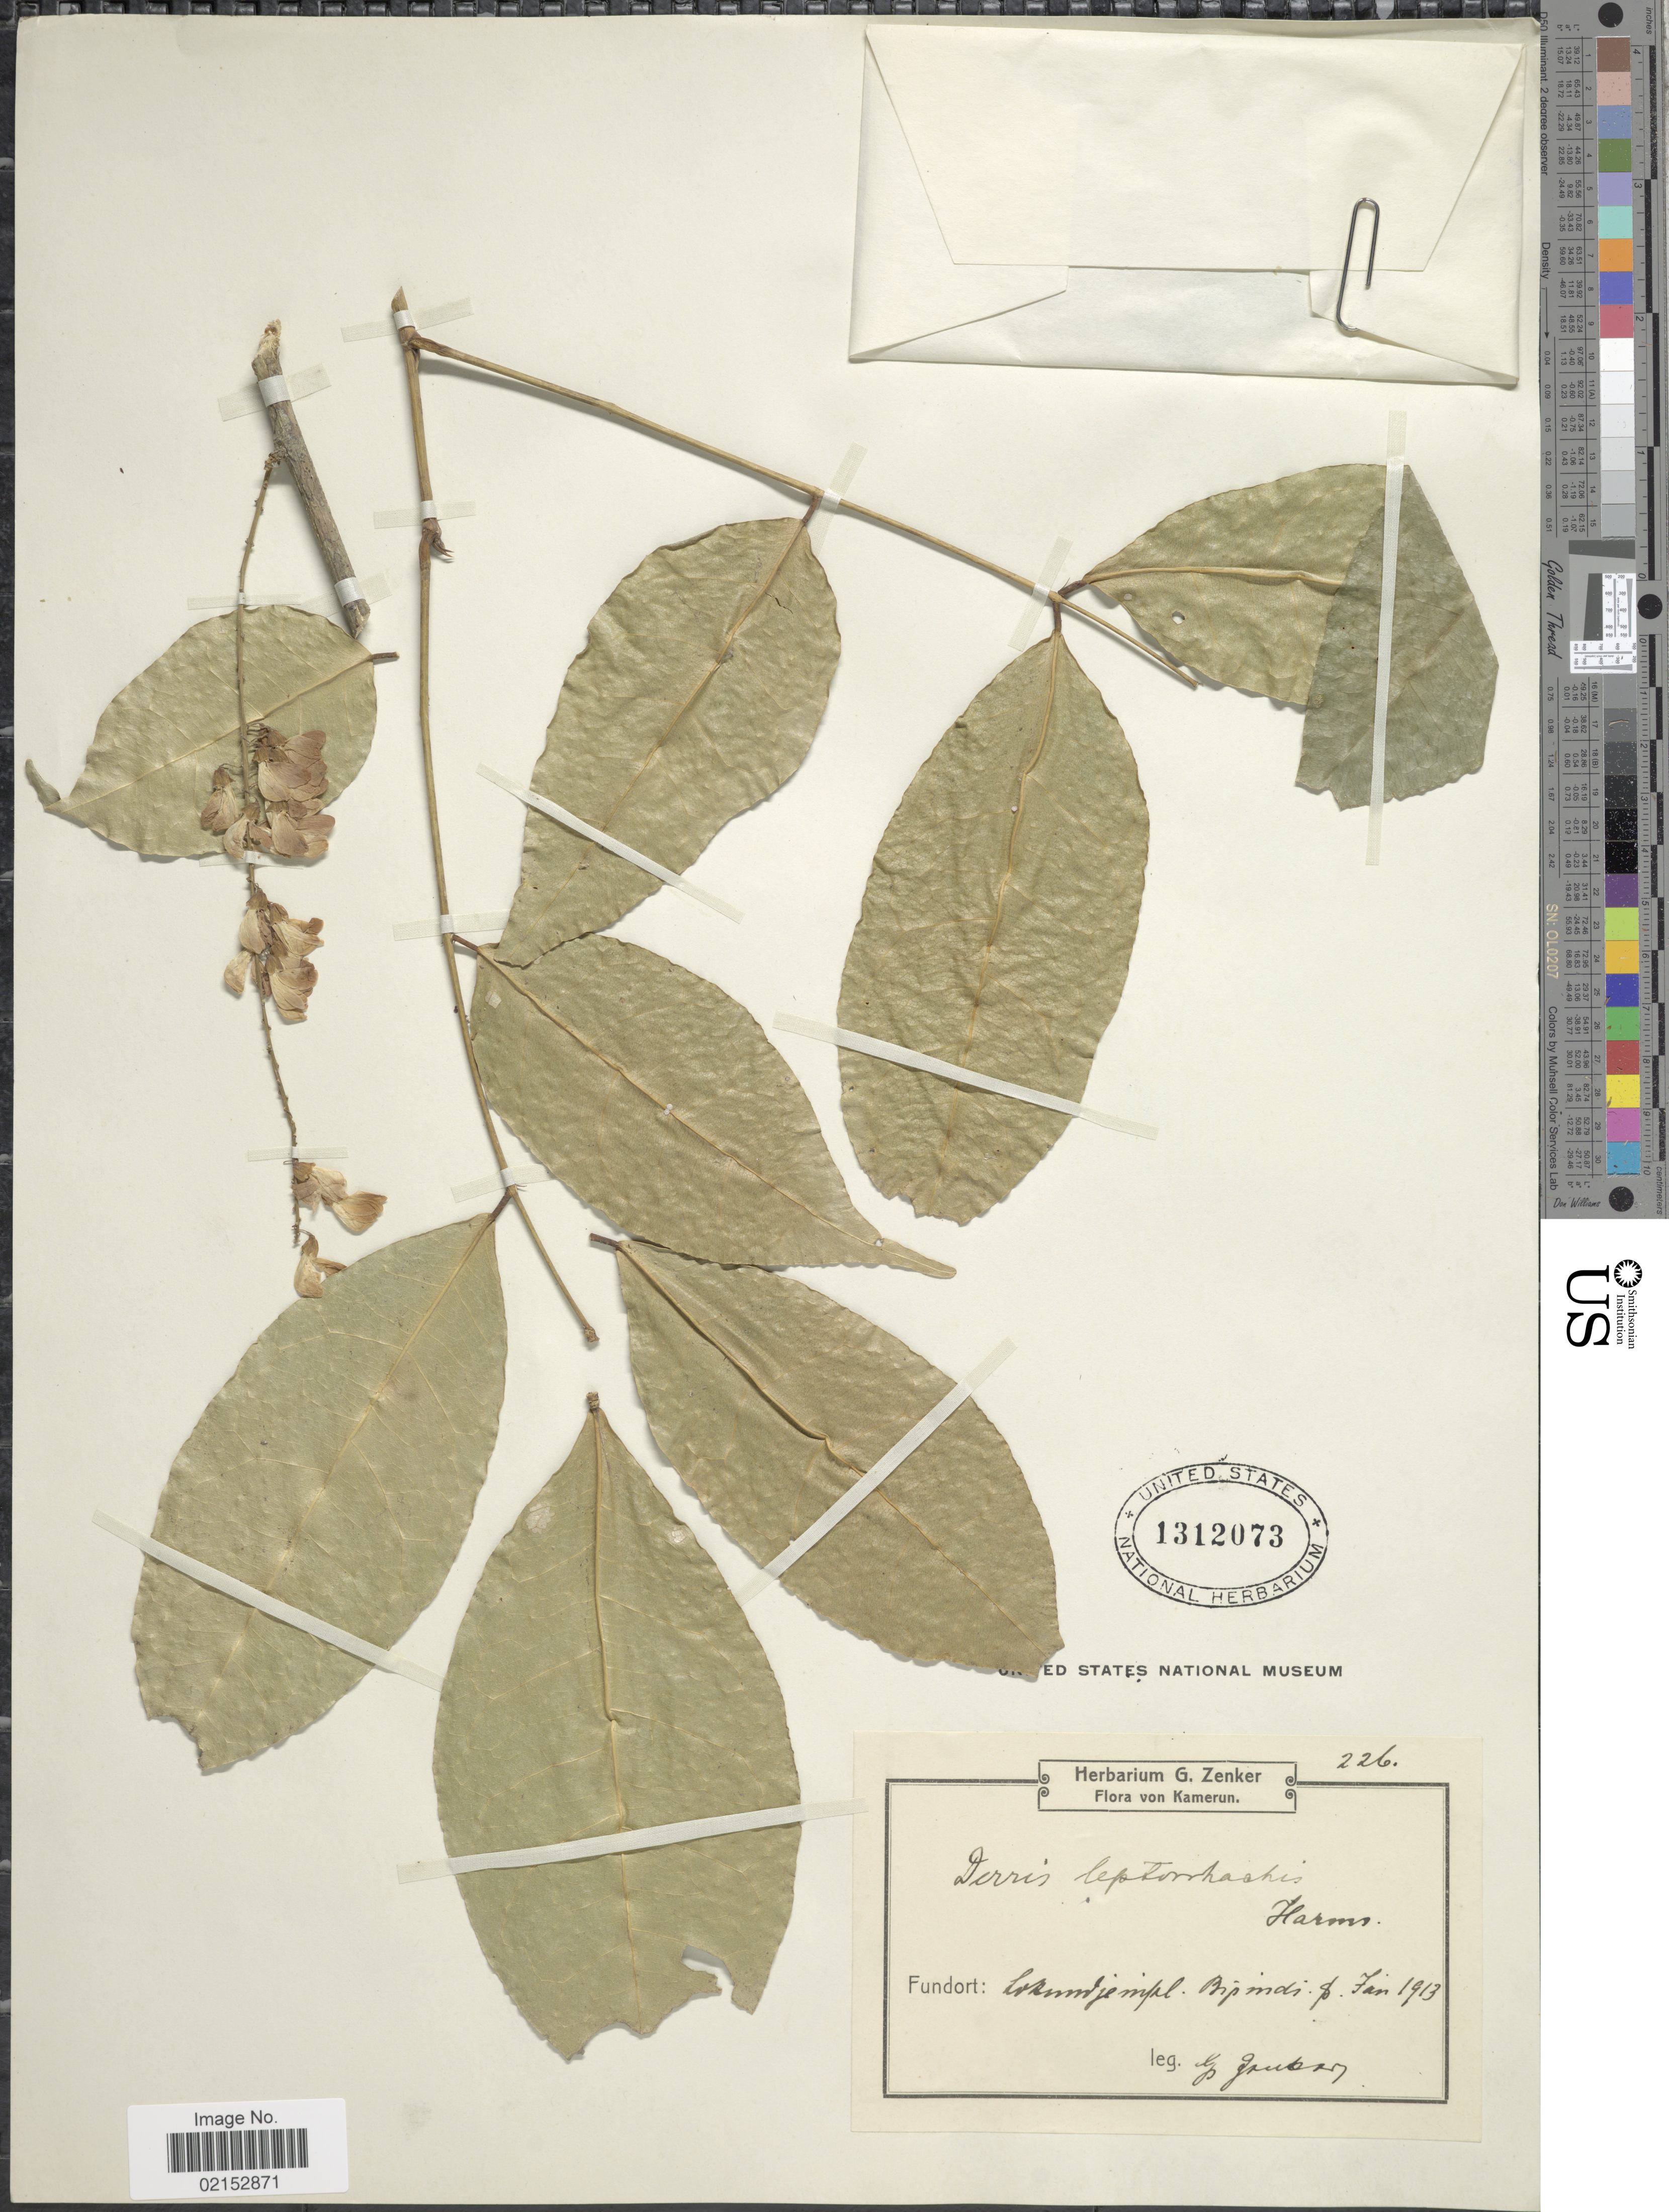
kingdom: Plantae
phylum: Tracheophyta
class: Magnoliopsida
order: Fabales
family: Fabaceae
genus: Derris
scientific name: Derris leptorhachis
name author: Harms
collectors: G. A. Zenker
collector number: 226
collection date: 1913-01-08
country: Cameroon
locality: [illegible text], Bipindi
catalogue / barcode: US 1312073